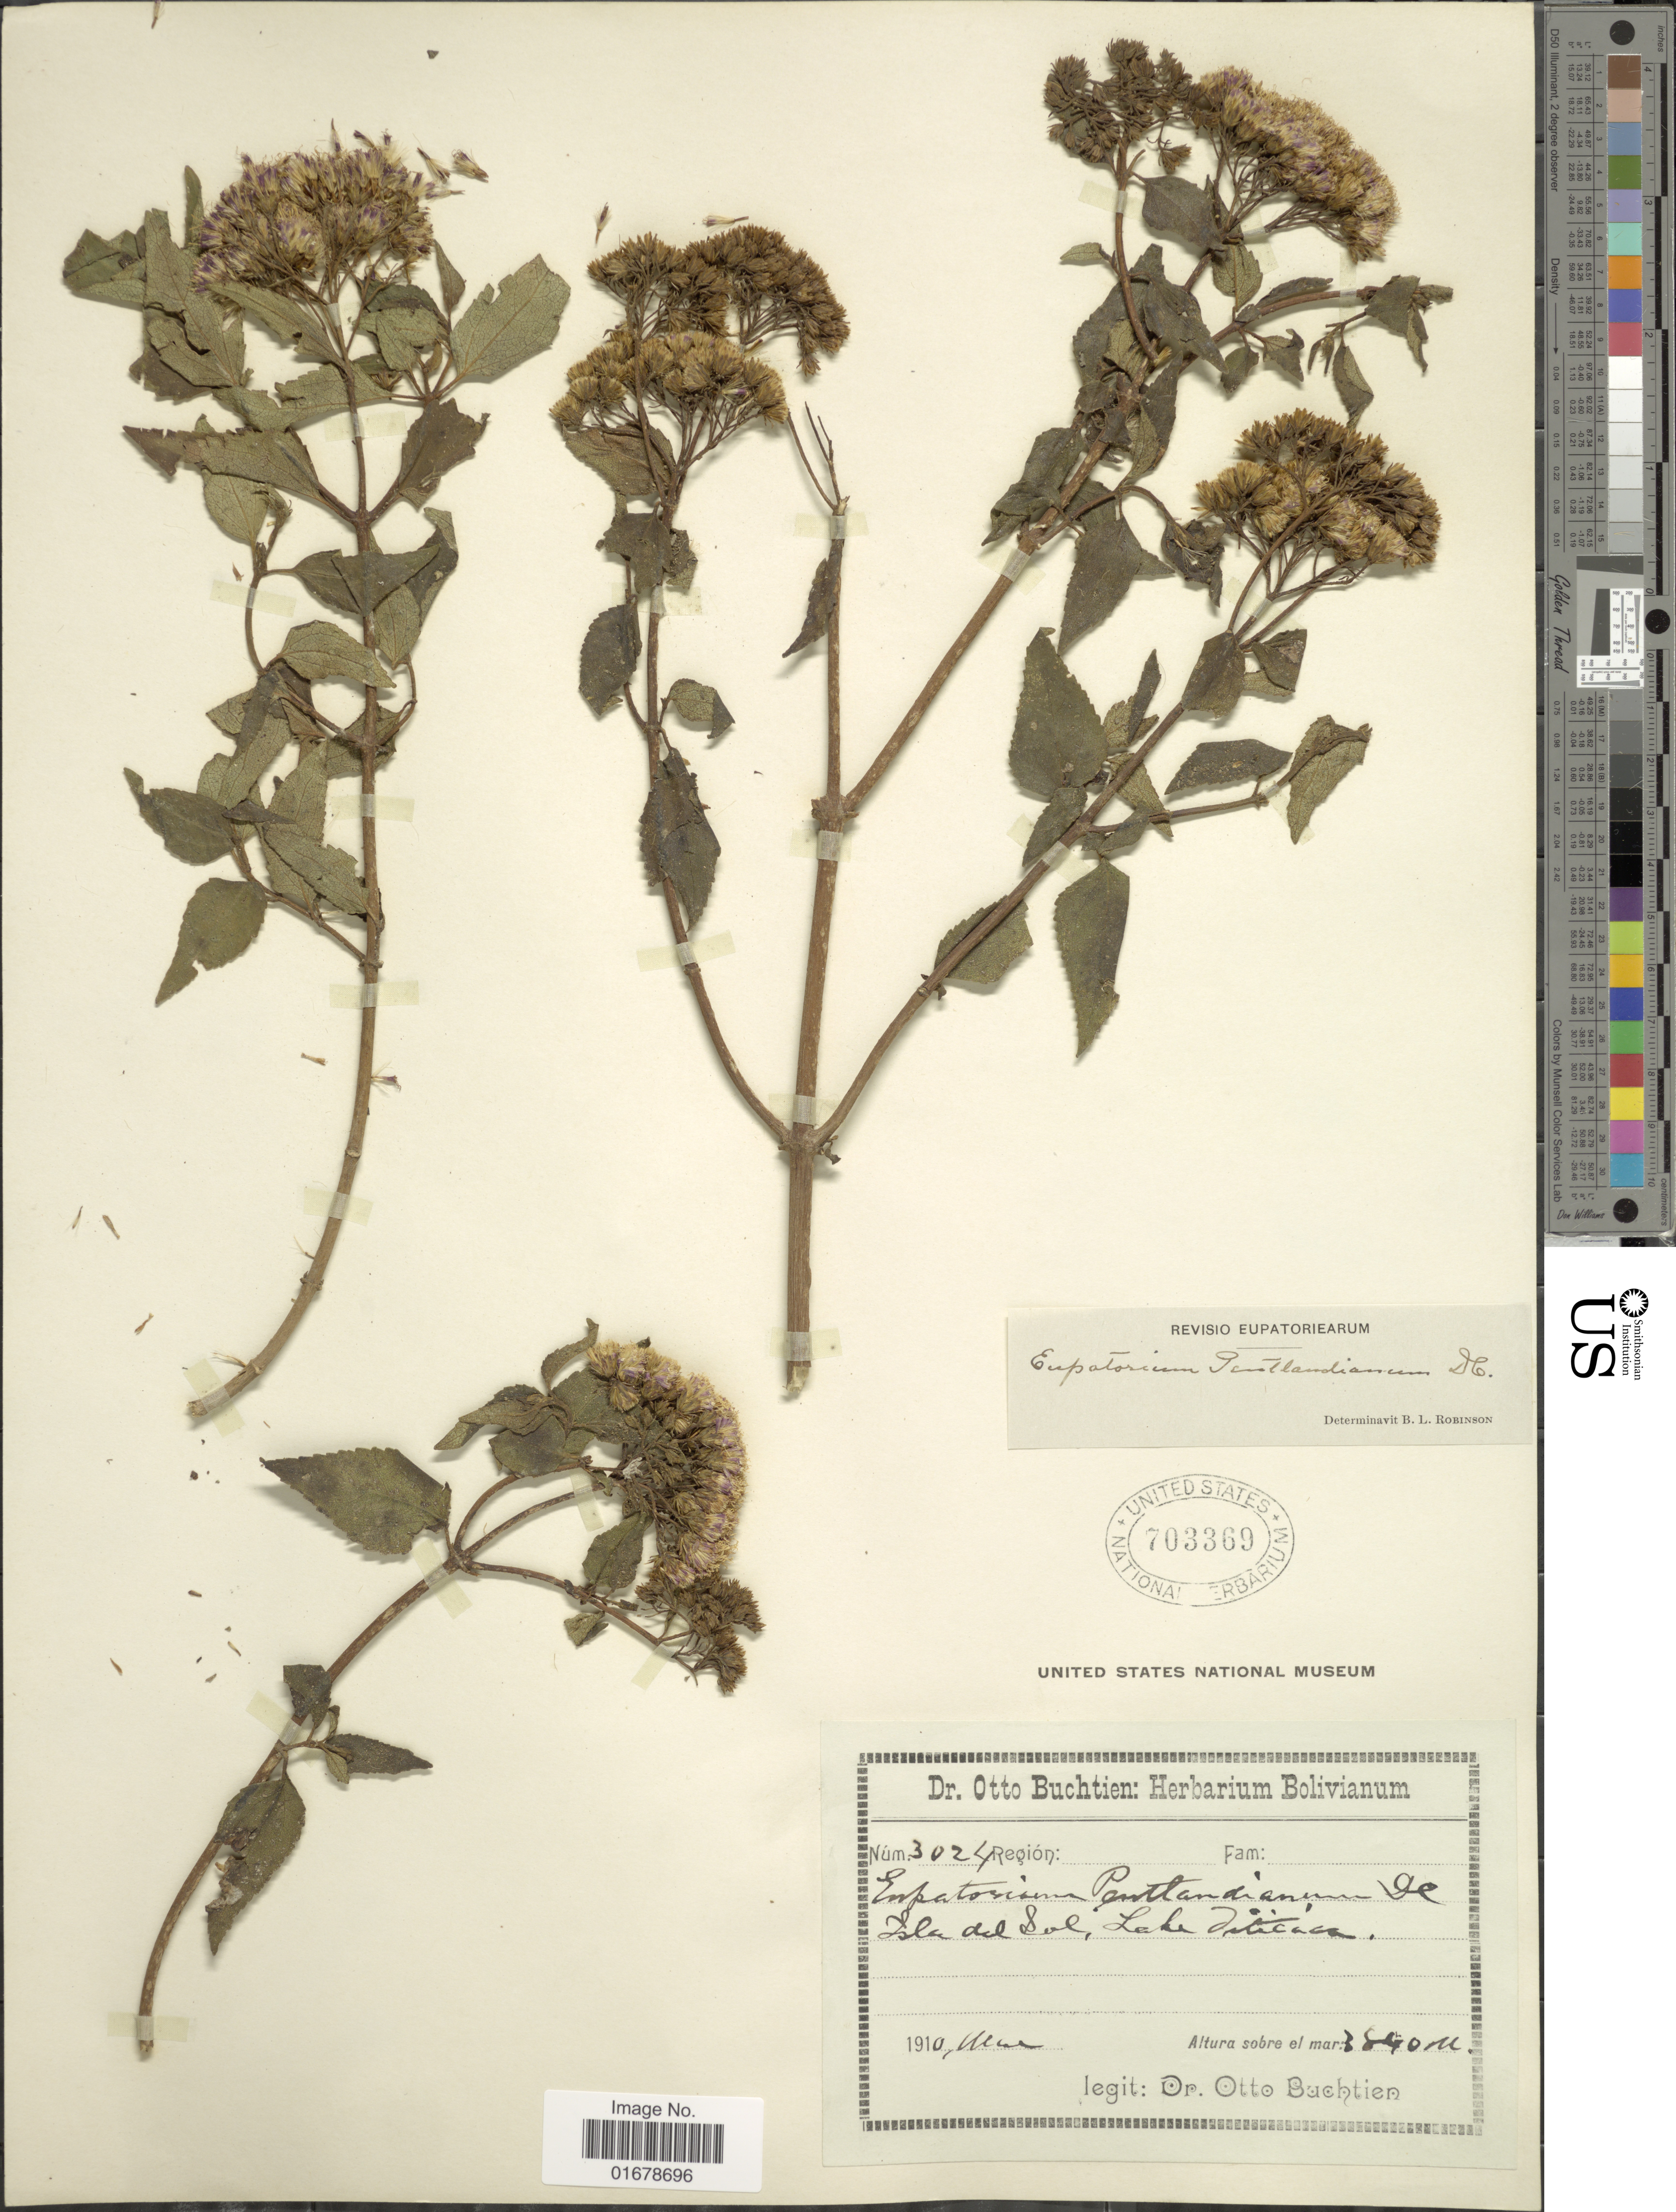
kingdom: Plantae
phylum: Tracheophyta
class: Magnoliopsida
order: Asterales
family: Asteraceae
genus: Ageratina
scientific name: Ageratina pentlandiana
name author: (DC.) R.M. King & H. Rob.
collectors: O. Buchtien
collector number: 3024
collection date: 1910-03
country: Bolivia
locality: Isla del Sol, Lake Titicaca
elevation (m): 3840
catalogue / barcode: US 703369